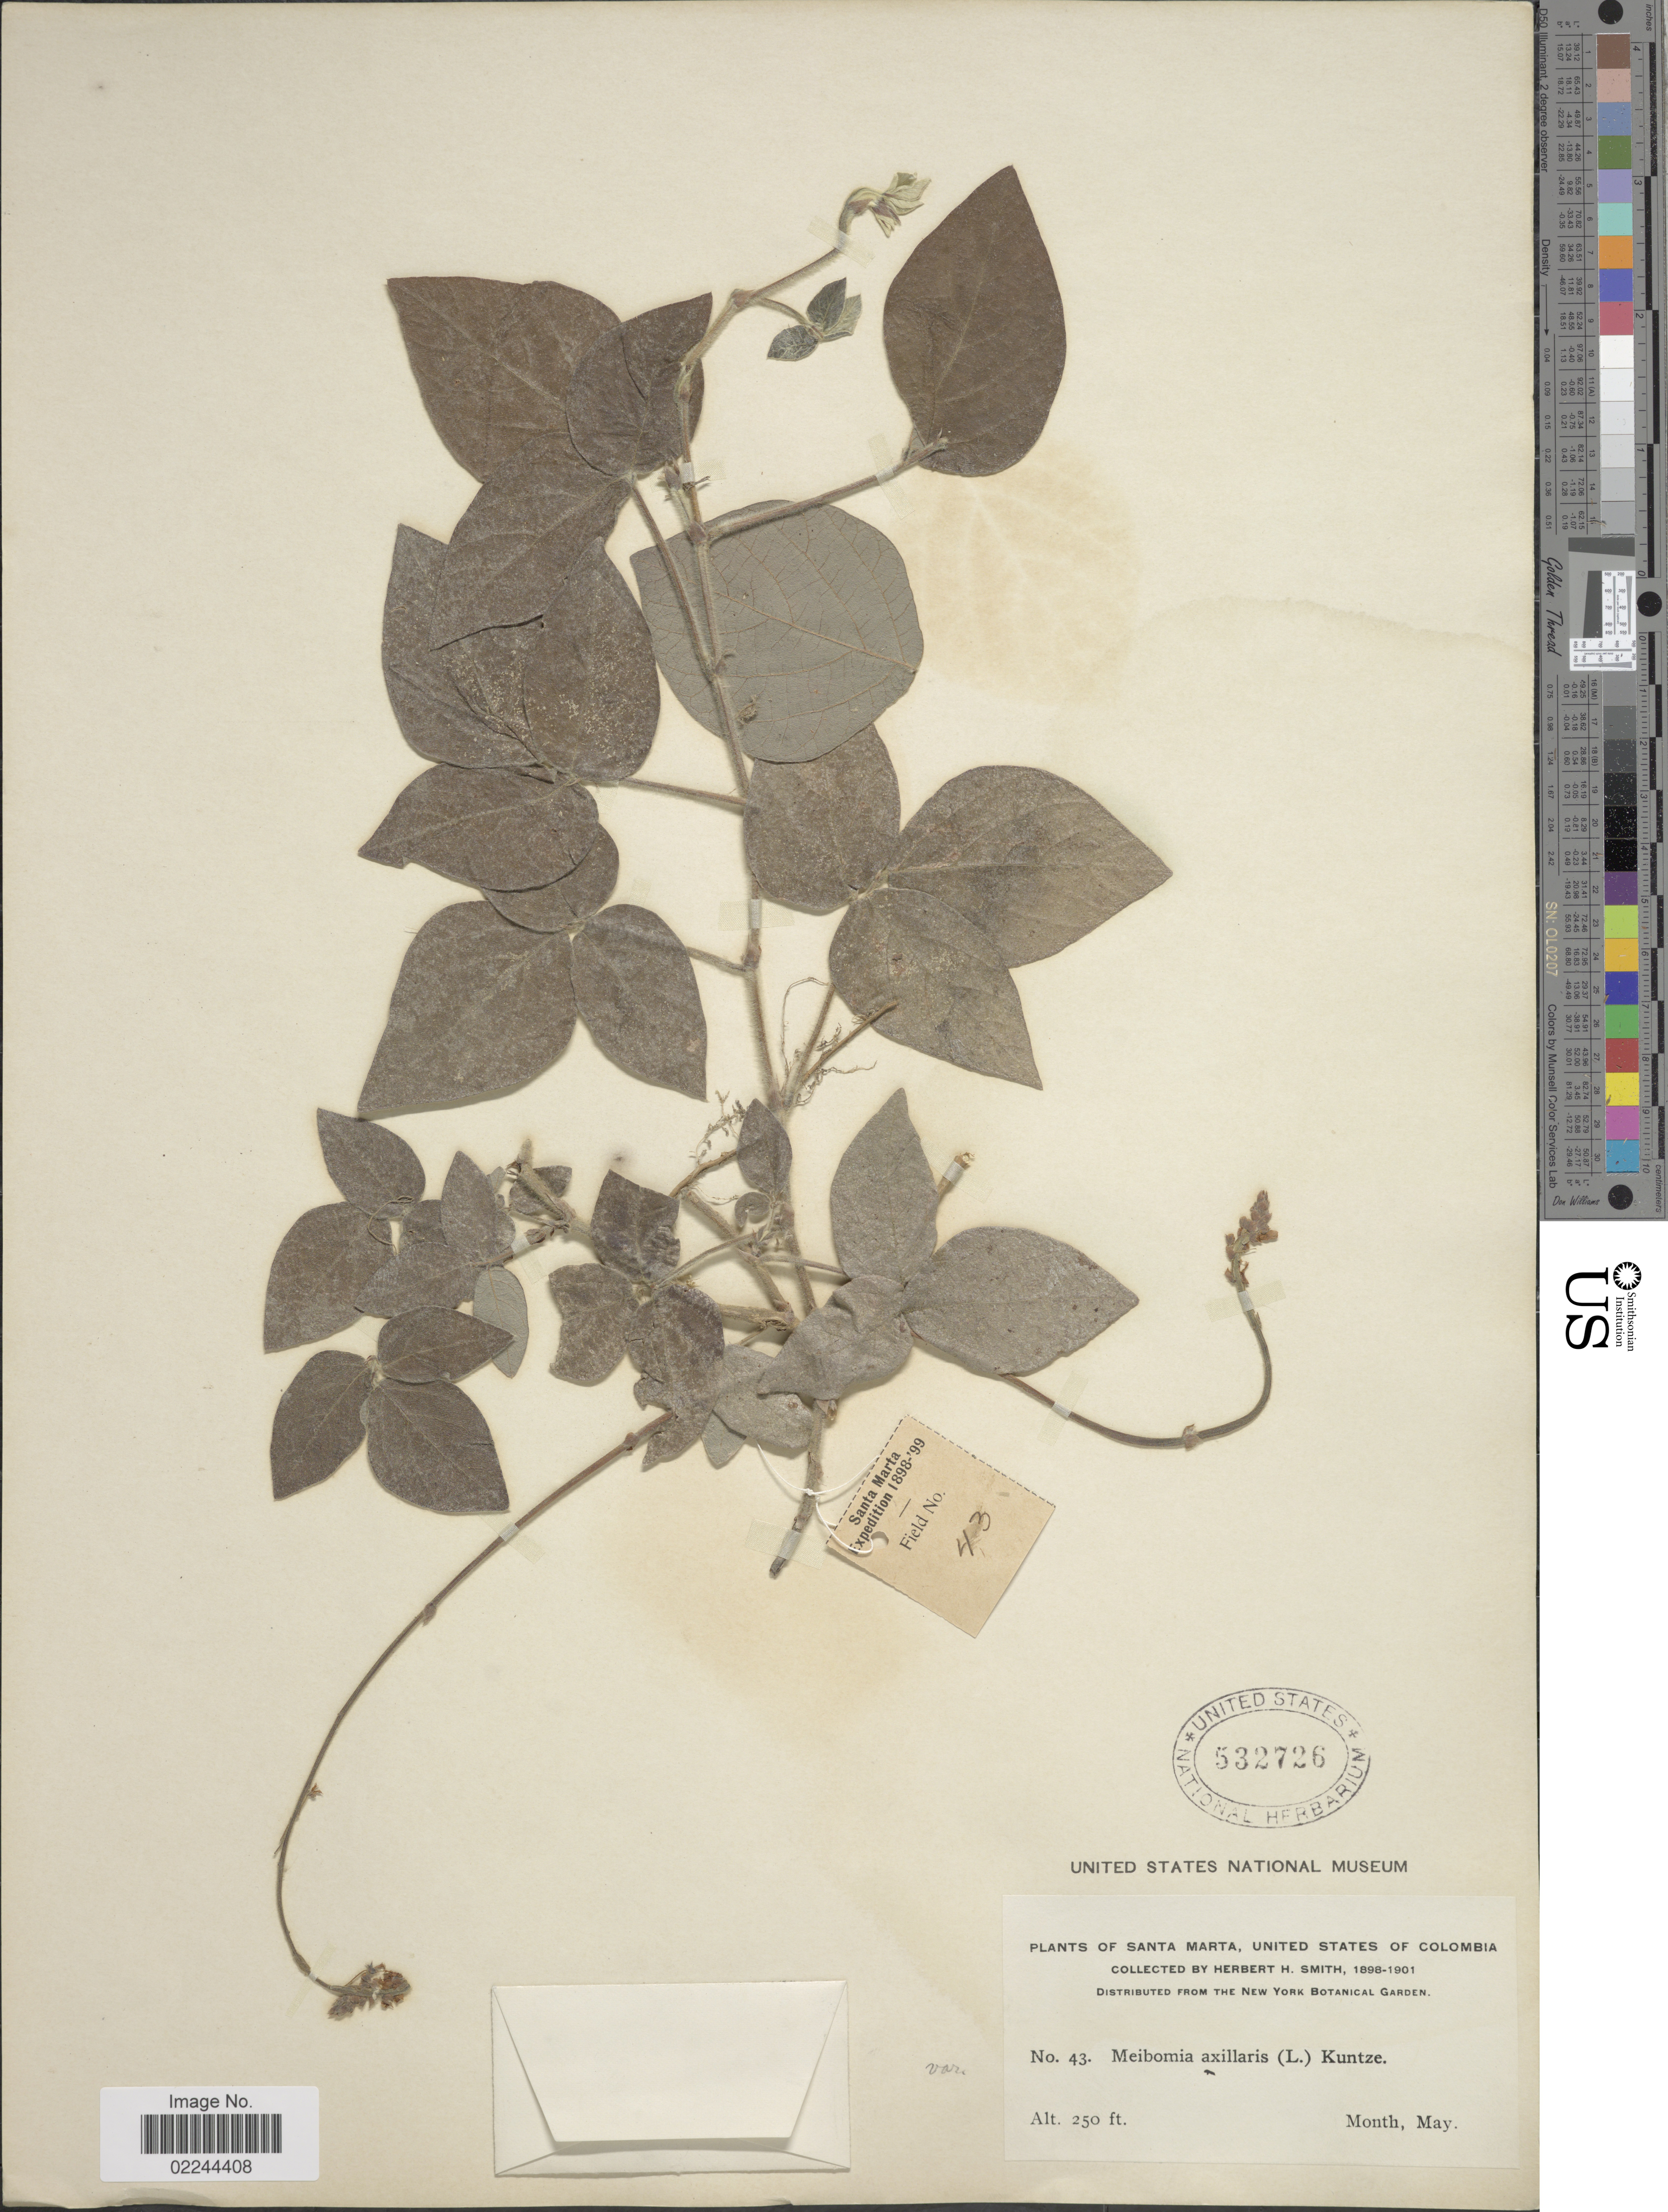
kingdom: Plantae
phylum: Tracheophyta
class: Magnoliopsida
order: Fabales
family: Fabaceae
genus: Desmodium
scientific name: Desmodium axillare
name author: (Sw.) DC.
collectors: Herbert H. Smith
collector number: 43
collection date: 1898-05/1901-05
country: Colombia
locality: Santa Marta, United States of Columbia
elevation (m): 76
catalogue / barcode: US 532726